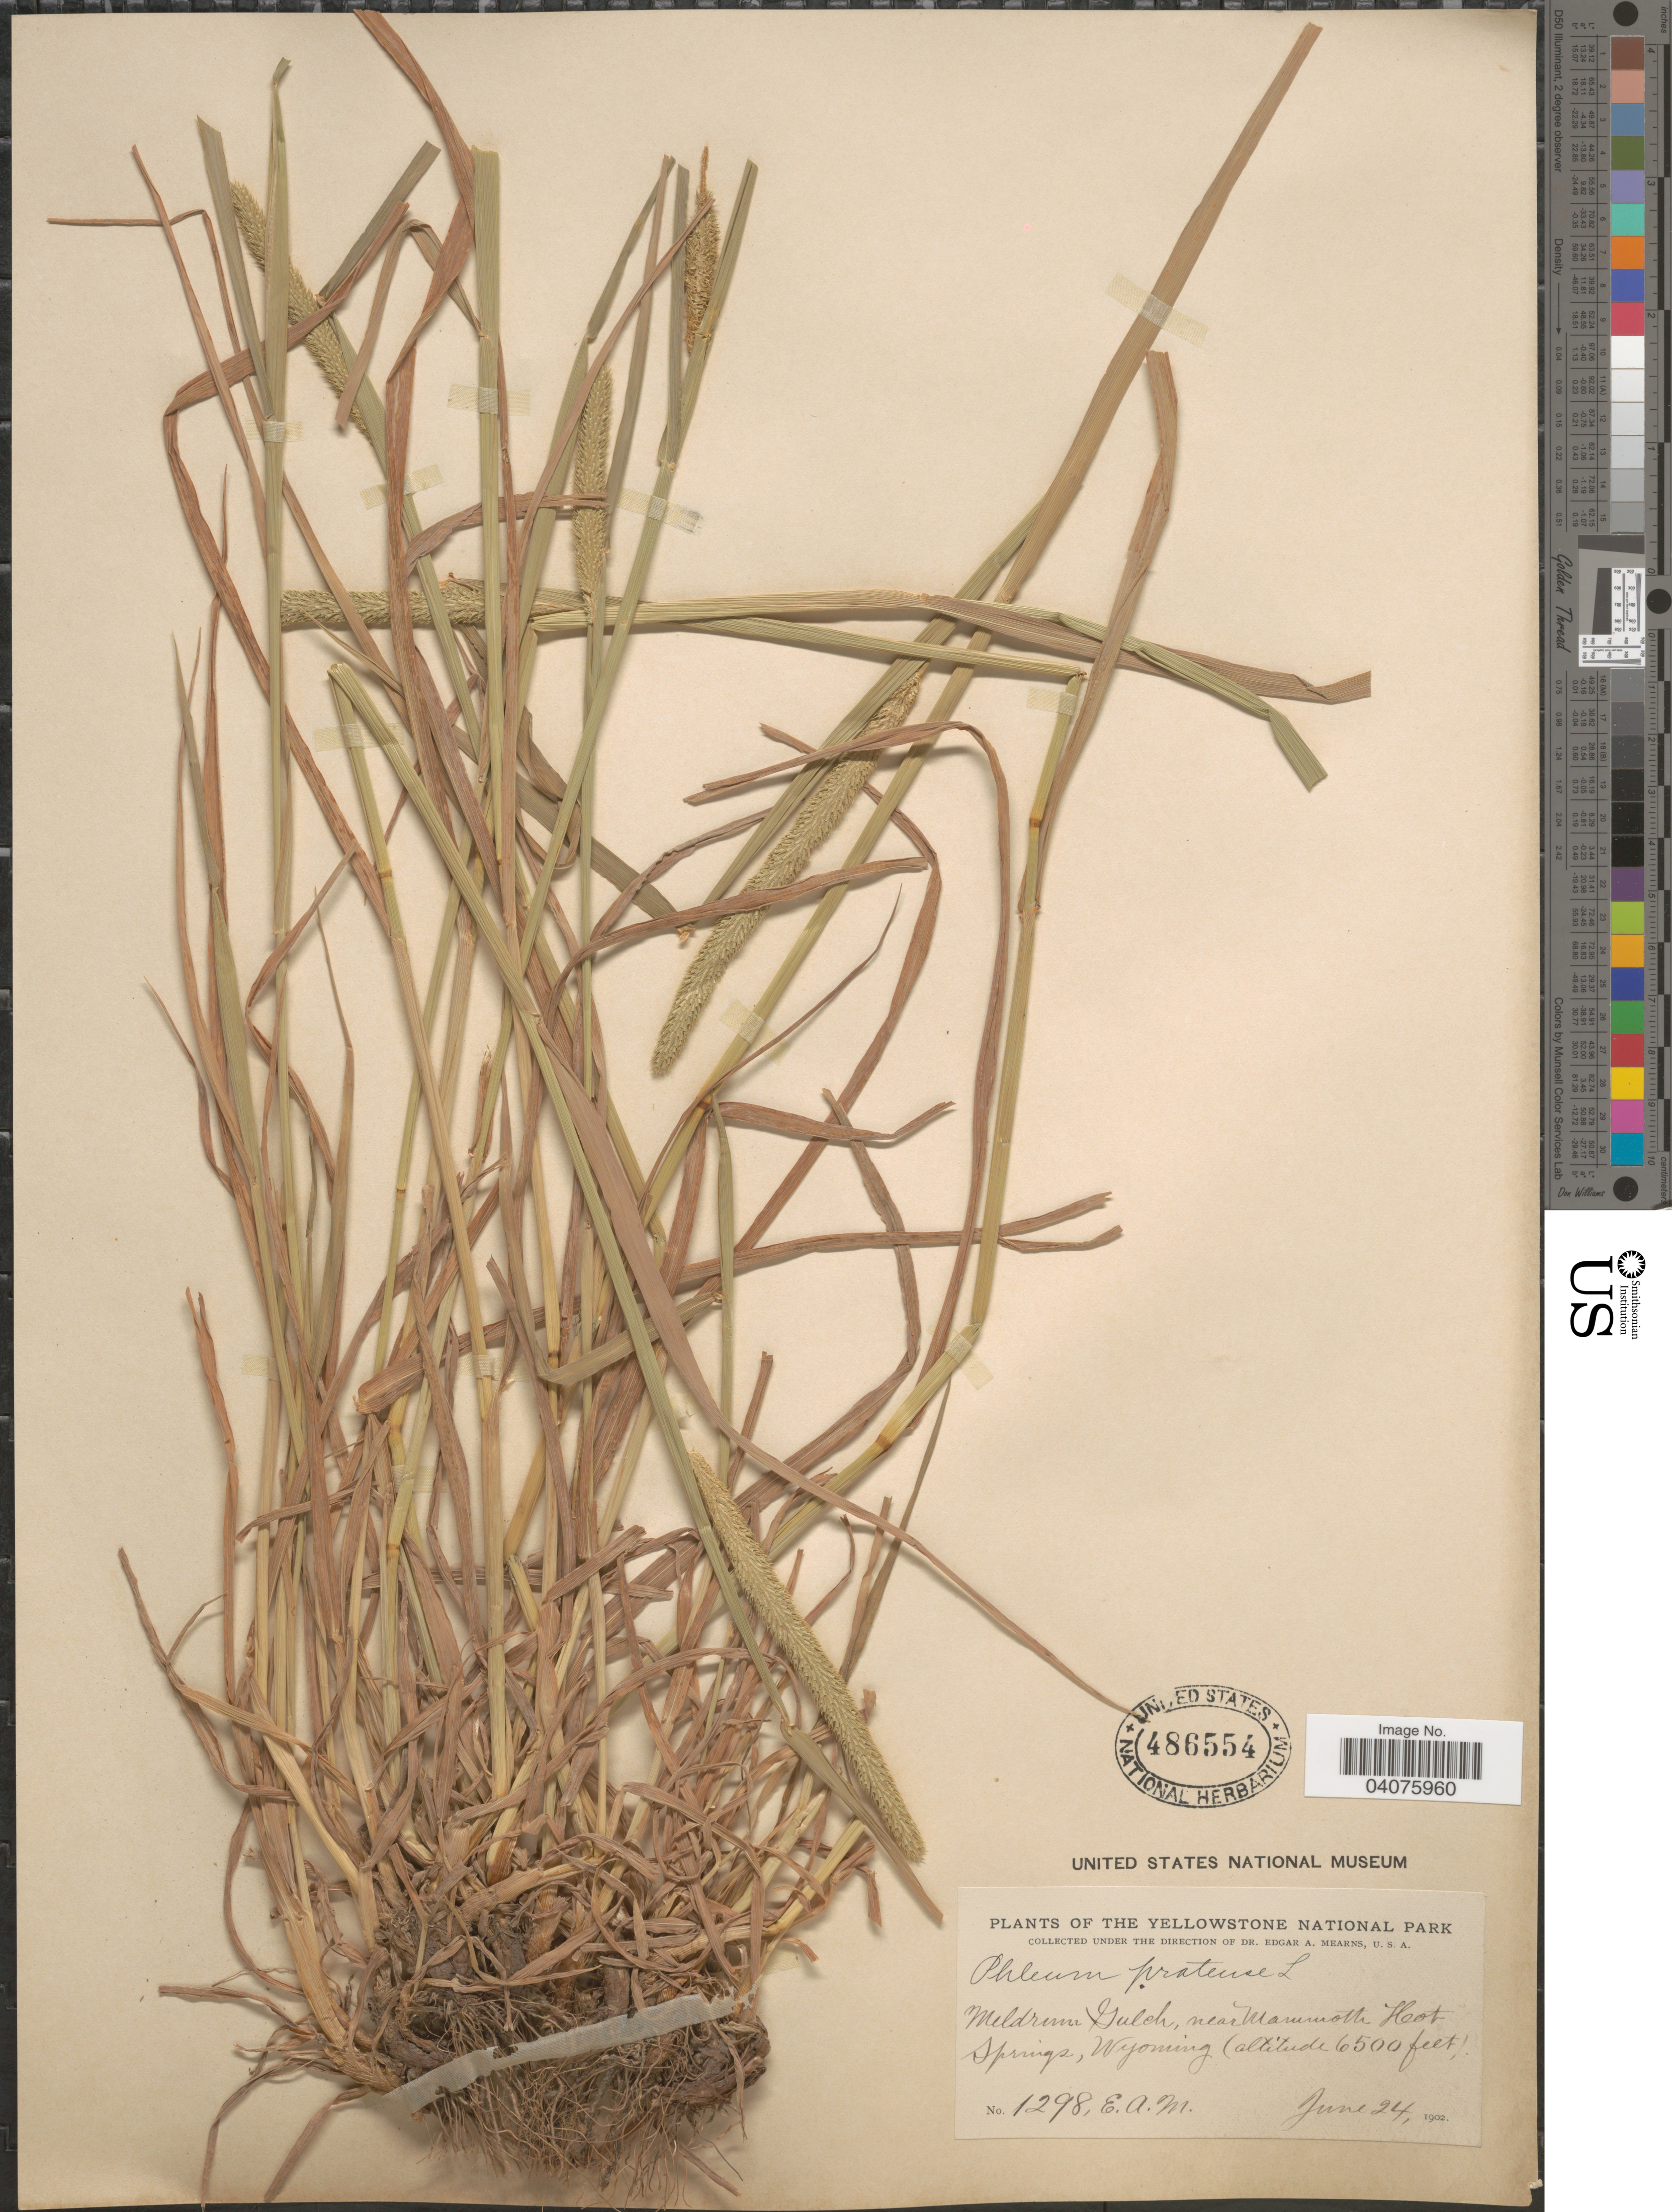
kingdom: Plantae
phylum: Tracheophyta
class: Liliopsida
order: Poales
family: Poaceae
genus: Phleum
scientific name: Phleum pratense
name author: L.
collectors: E. A. Mearns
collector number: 1298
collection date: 1902-06-24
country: United States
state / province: Wyoming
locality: The Yellowstone National Park. Meldrum Gulch, near Mammoth Hot Springs.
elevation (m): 1981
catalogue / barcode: US 486554